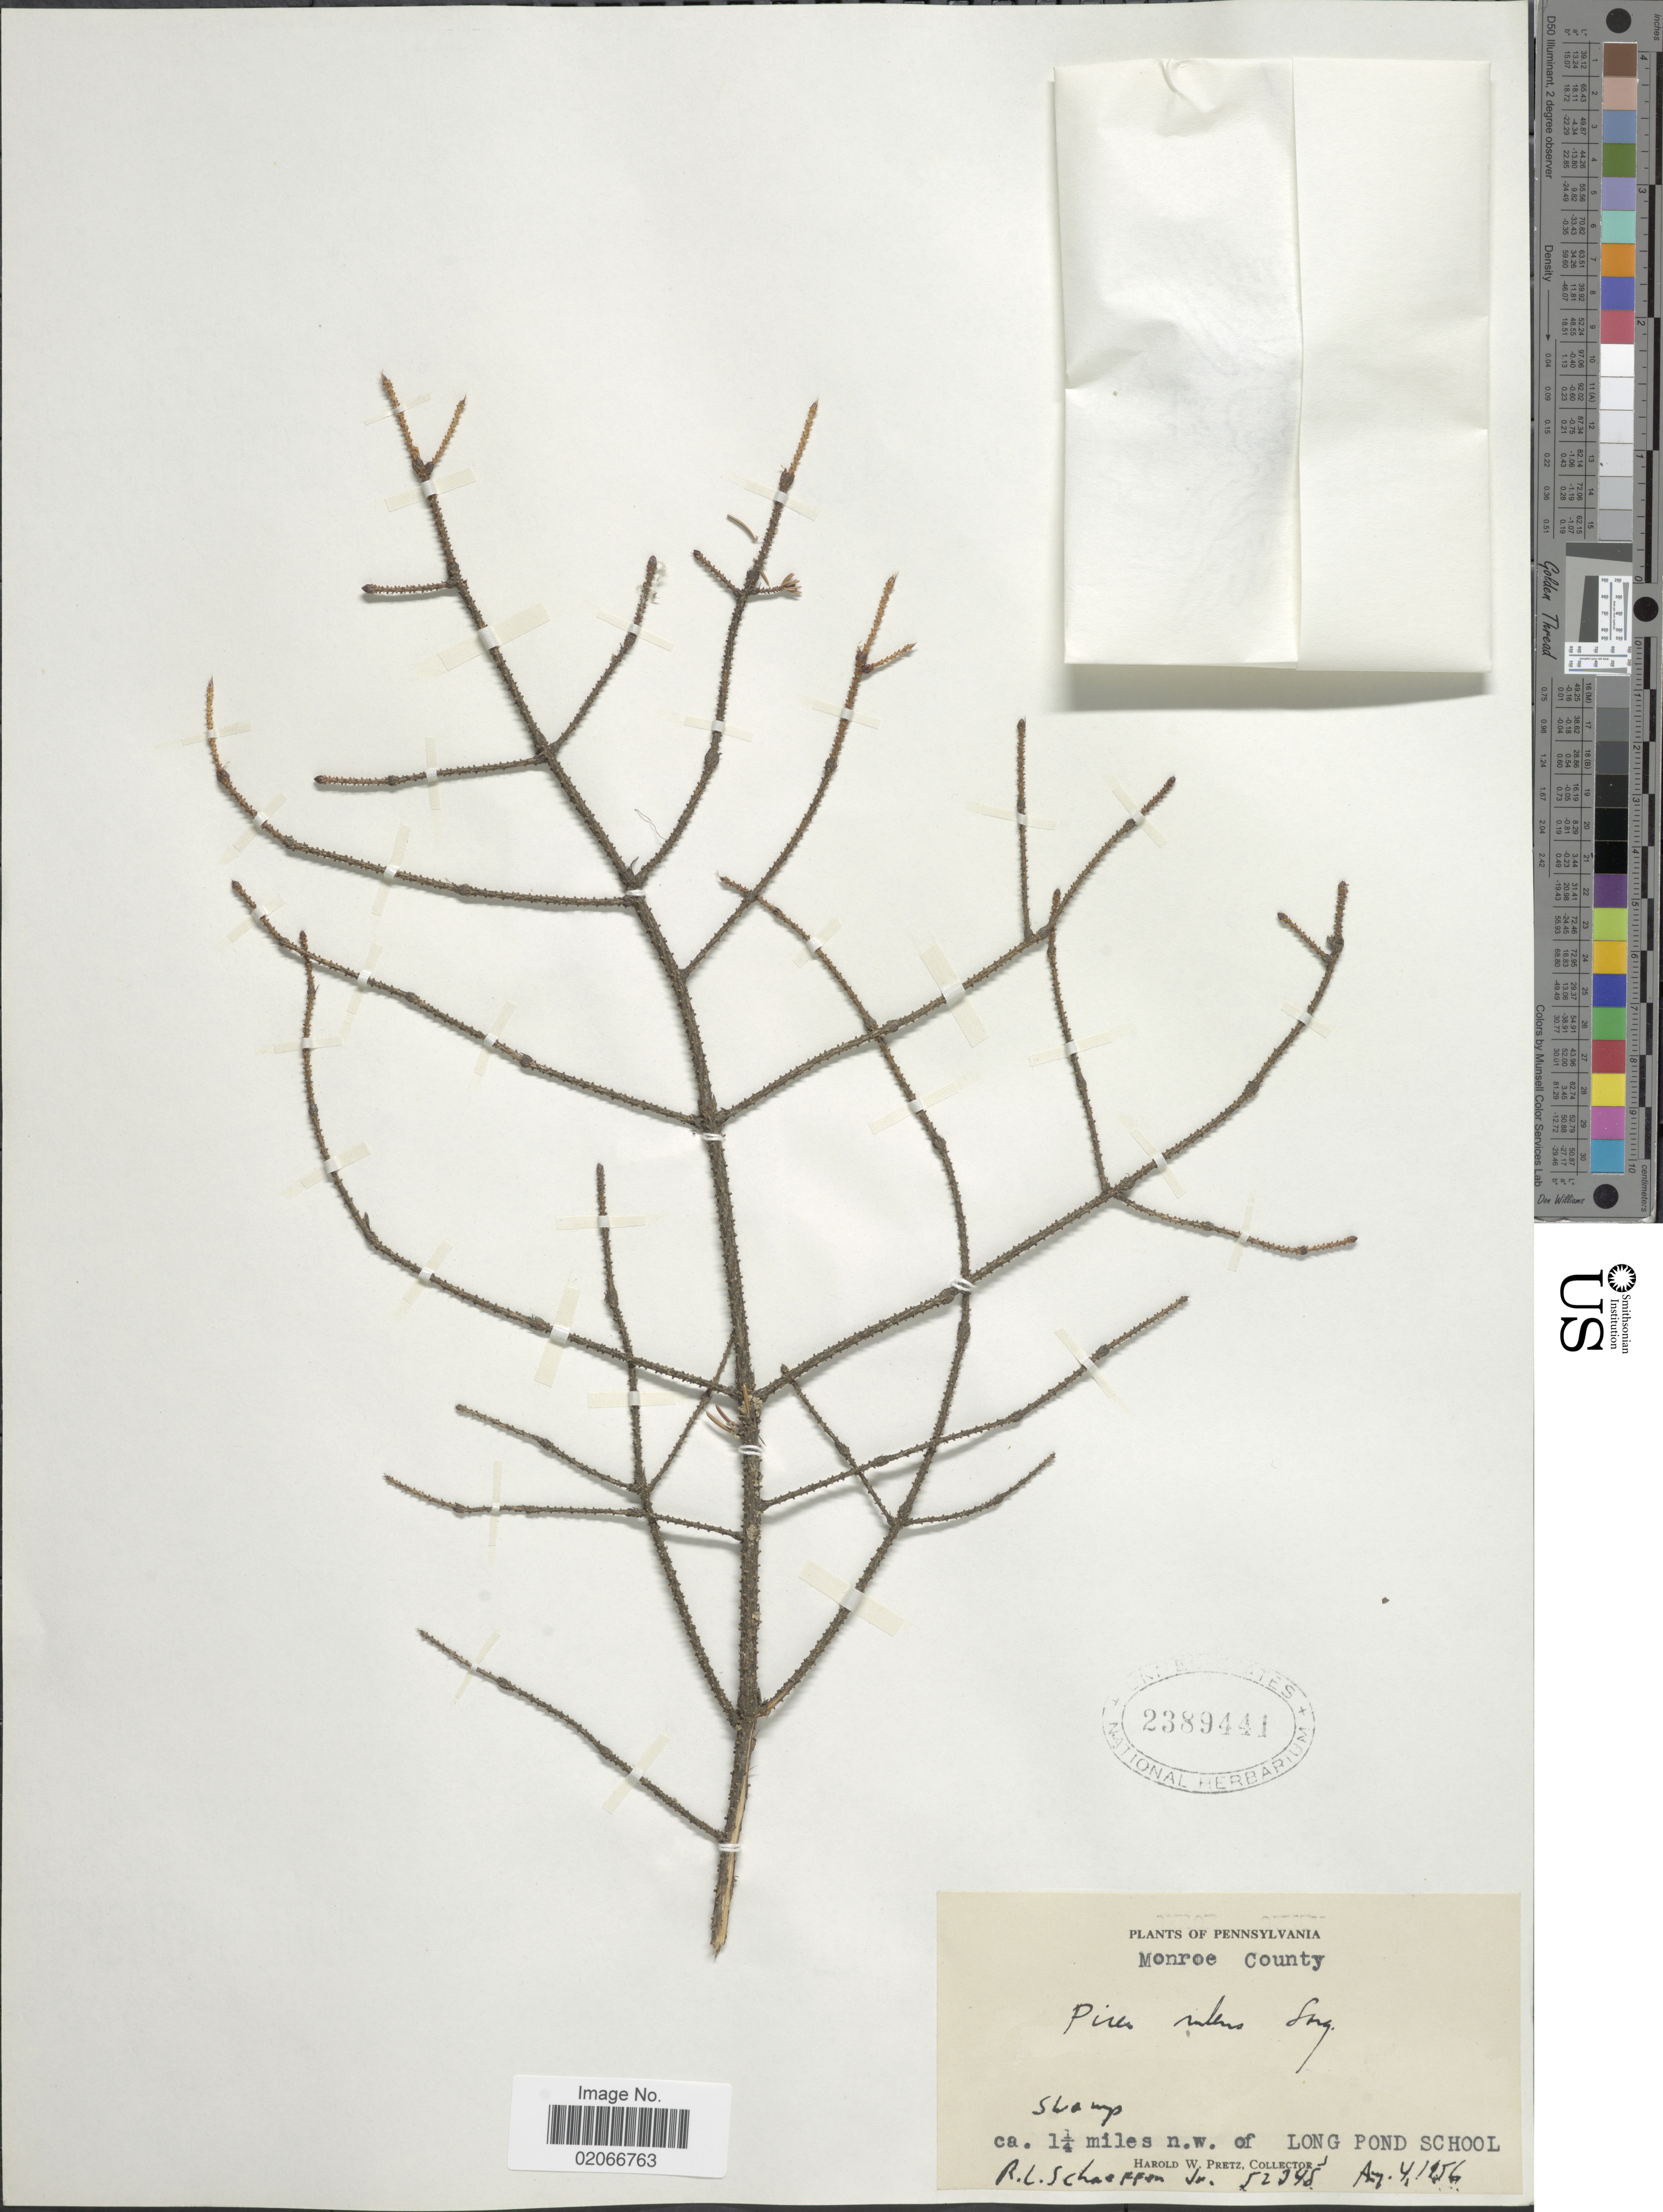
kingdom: Plantae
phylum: Tracheophyta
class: Pinopsida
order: Pinales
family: Pinaceae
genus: Picea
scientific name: Picea rubens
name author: Sarg.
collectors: H. W. Pretz & R. L. Schaeffer Jr.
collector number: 52348*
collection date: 1956-08-04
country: United States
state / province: Pennsylvania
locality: Monroe County, ca. 1 1/4 miles n.w. of Long Pond School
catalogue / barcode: US 2389441